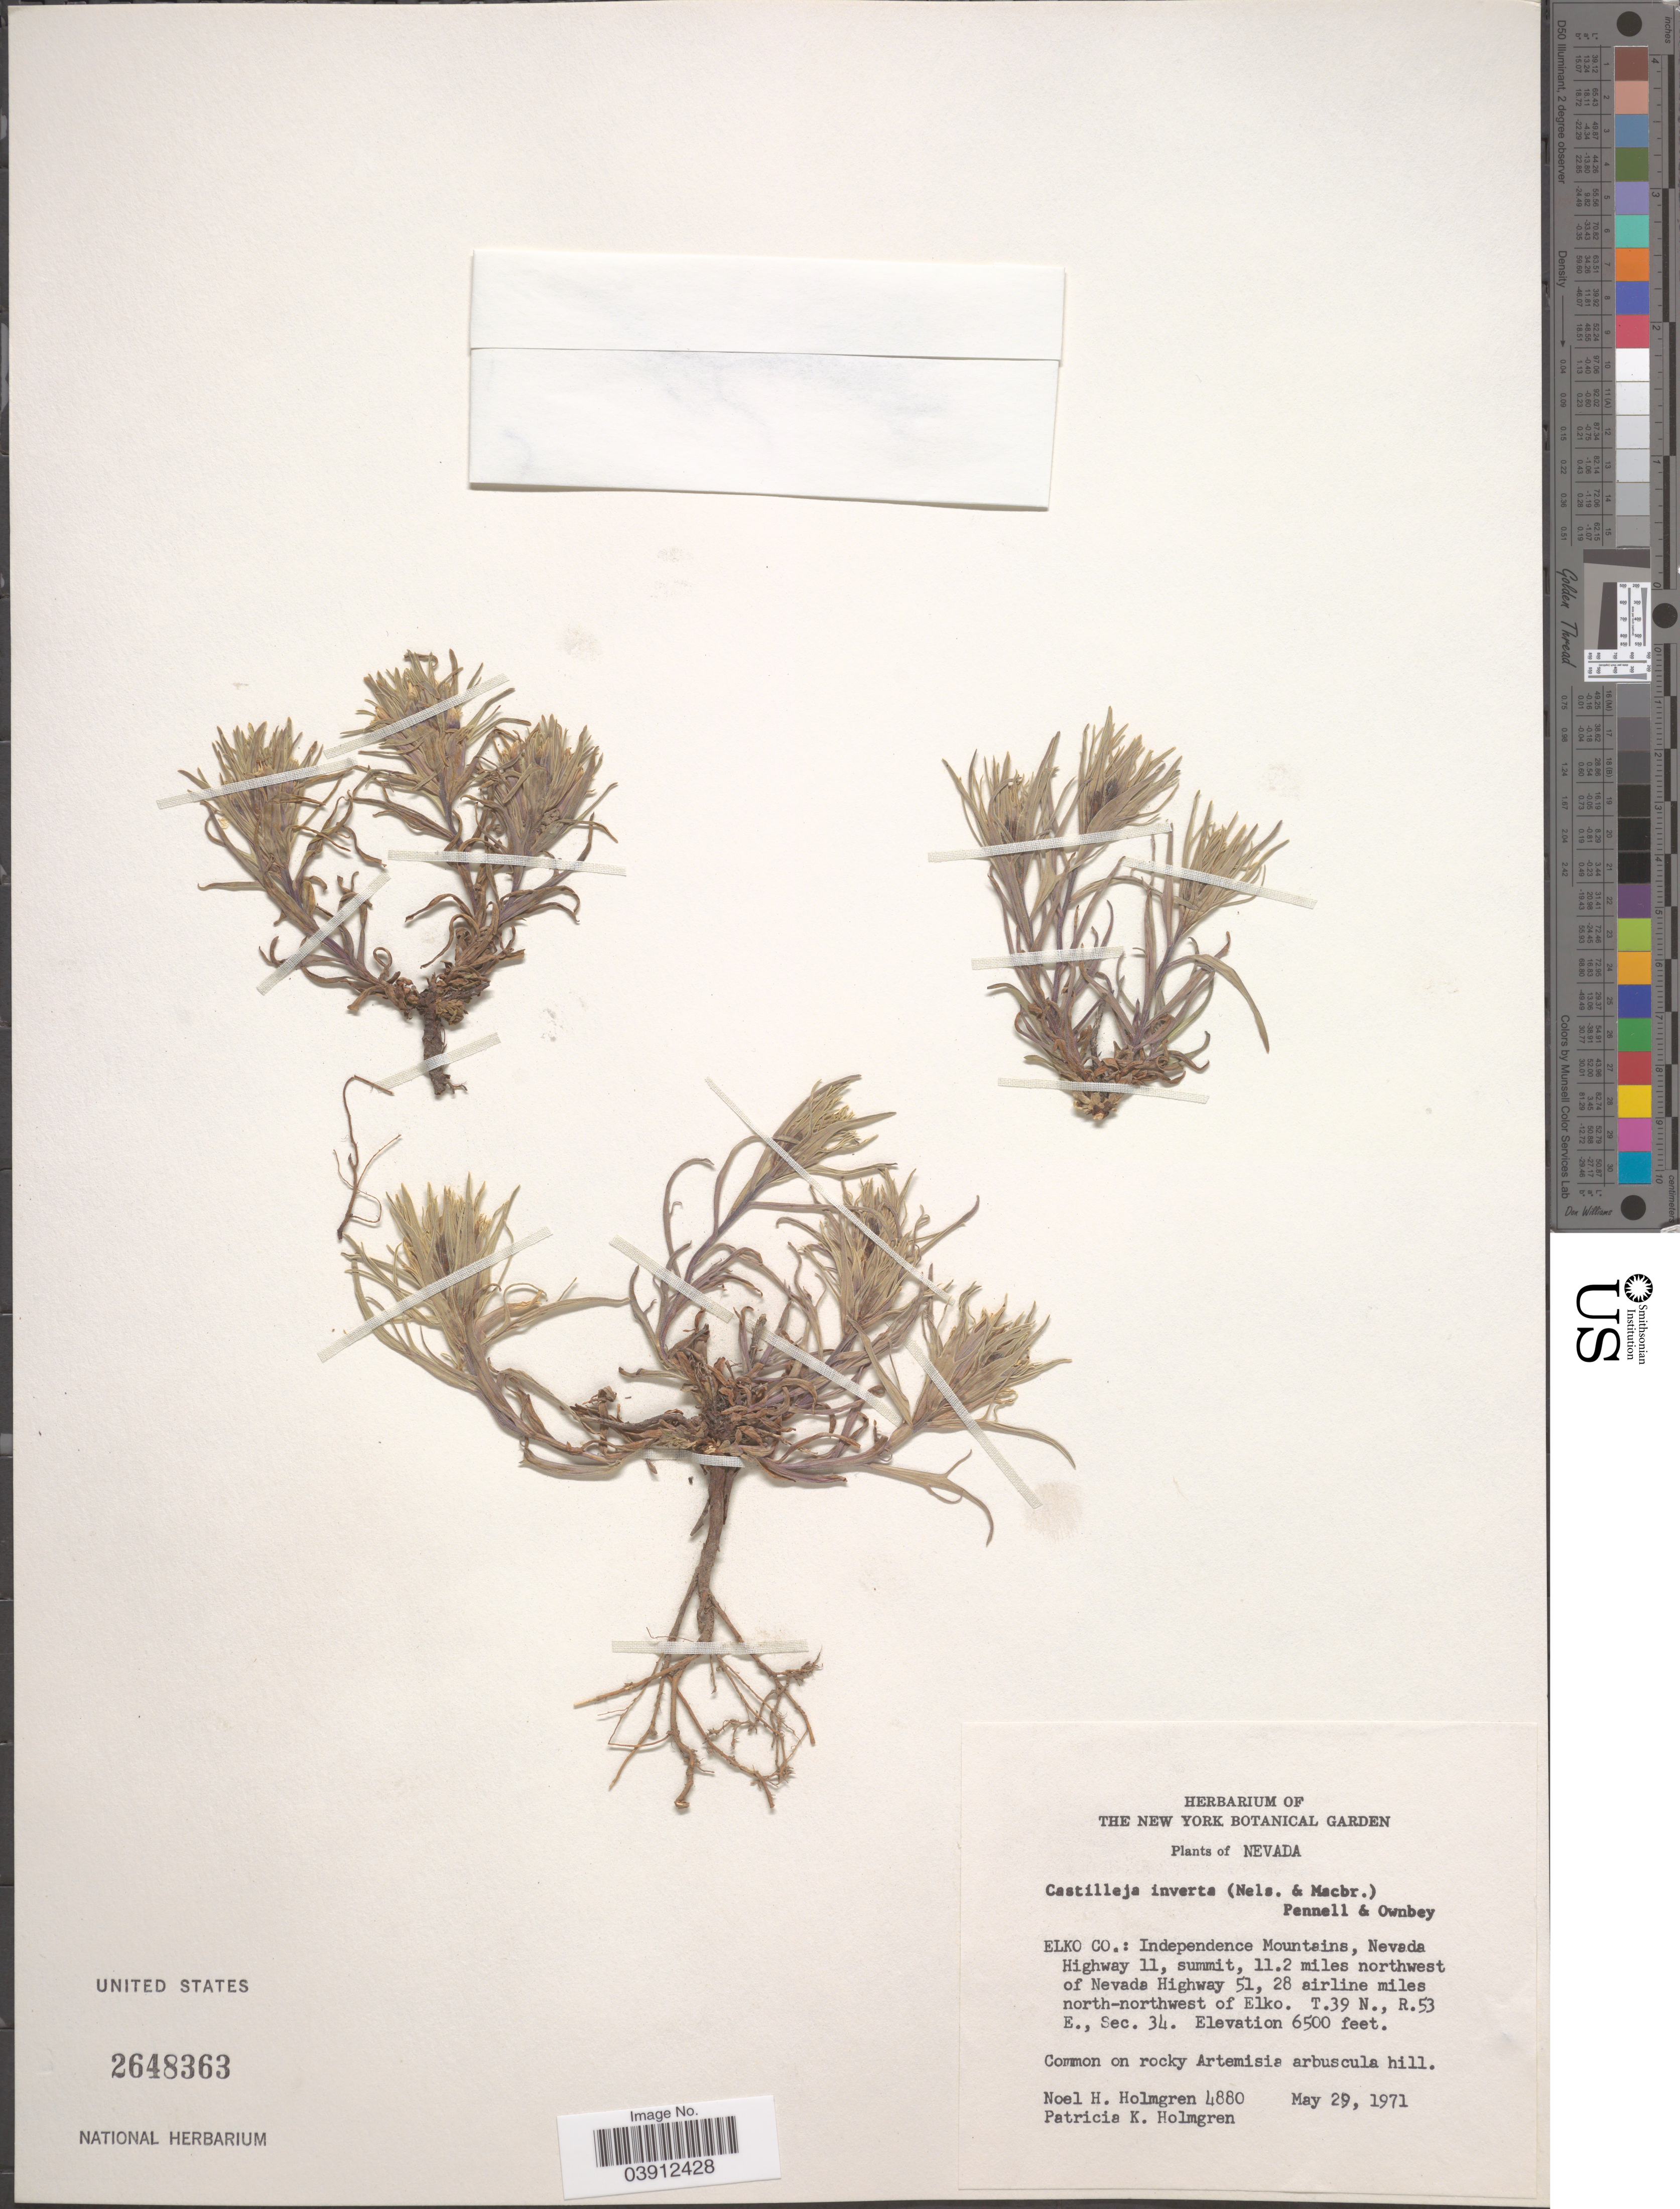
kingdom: Plantae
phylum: Tracheophyta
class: Magnoliopsida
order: Lamiales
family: Orobanchaceae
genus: Castilleja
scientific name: Castilleja inverta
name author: (A. Nelson & J.F. Macbr.) Pennell & Ownbey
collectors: N. H. Holmgren & P. K. Holmgren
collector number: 4880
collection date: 1971-05-29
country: United States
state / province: Nevada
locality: Elko Co.: Independence Mountains, Nevada Highway 11, summit, 11.2 miles northwest of Nevada Highway 51, 28 airline miles north-northwest of Elko. T.39 N., R.53 E., Sec. 34.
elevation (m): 1981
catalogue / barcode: US 2648363